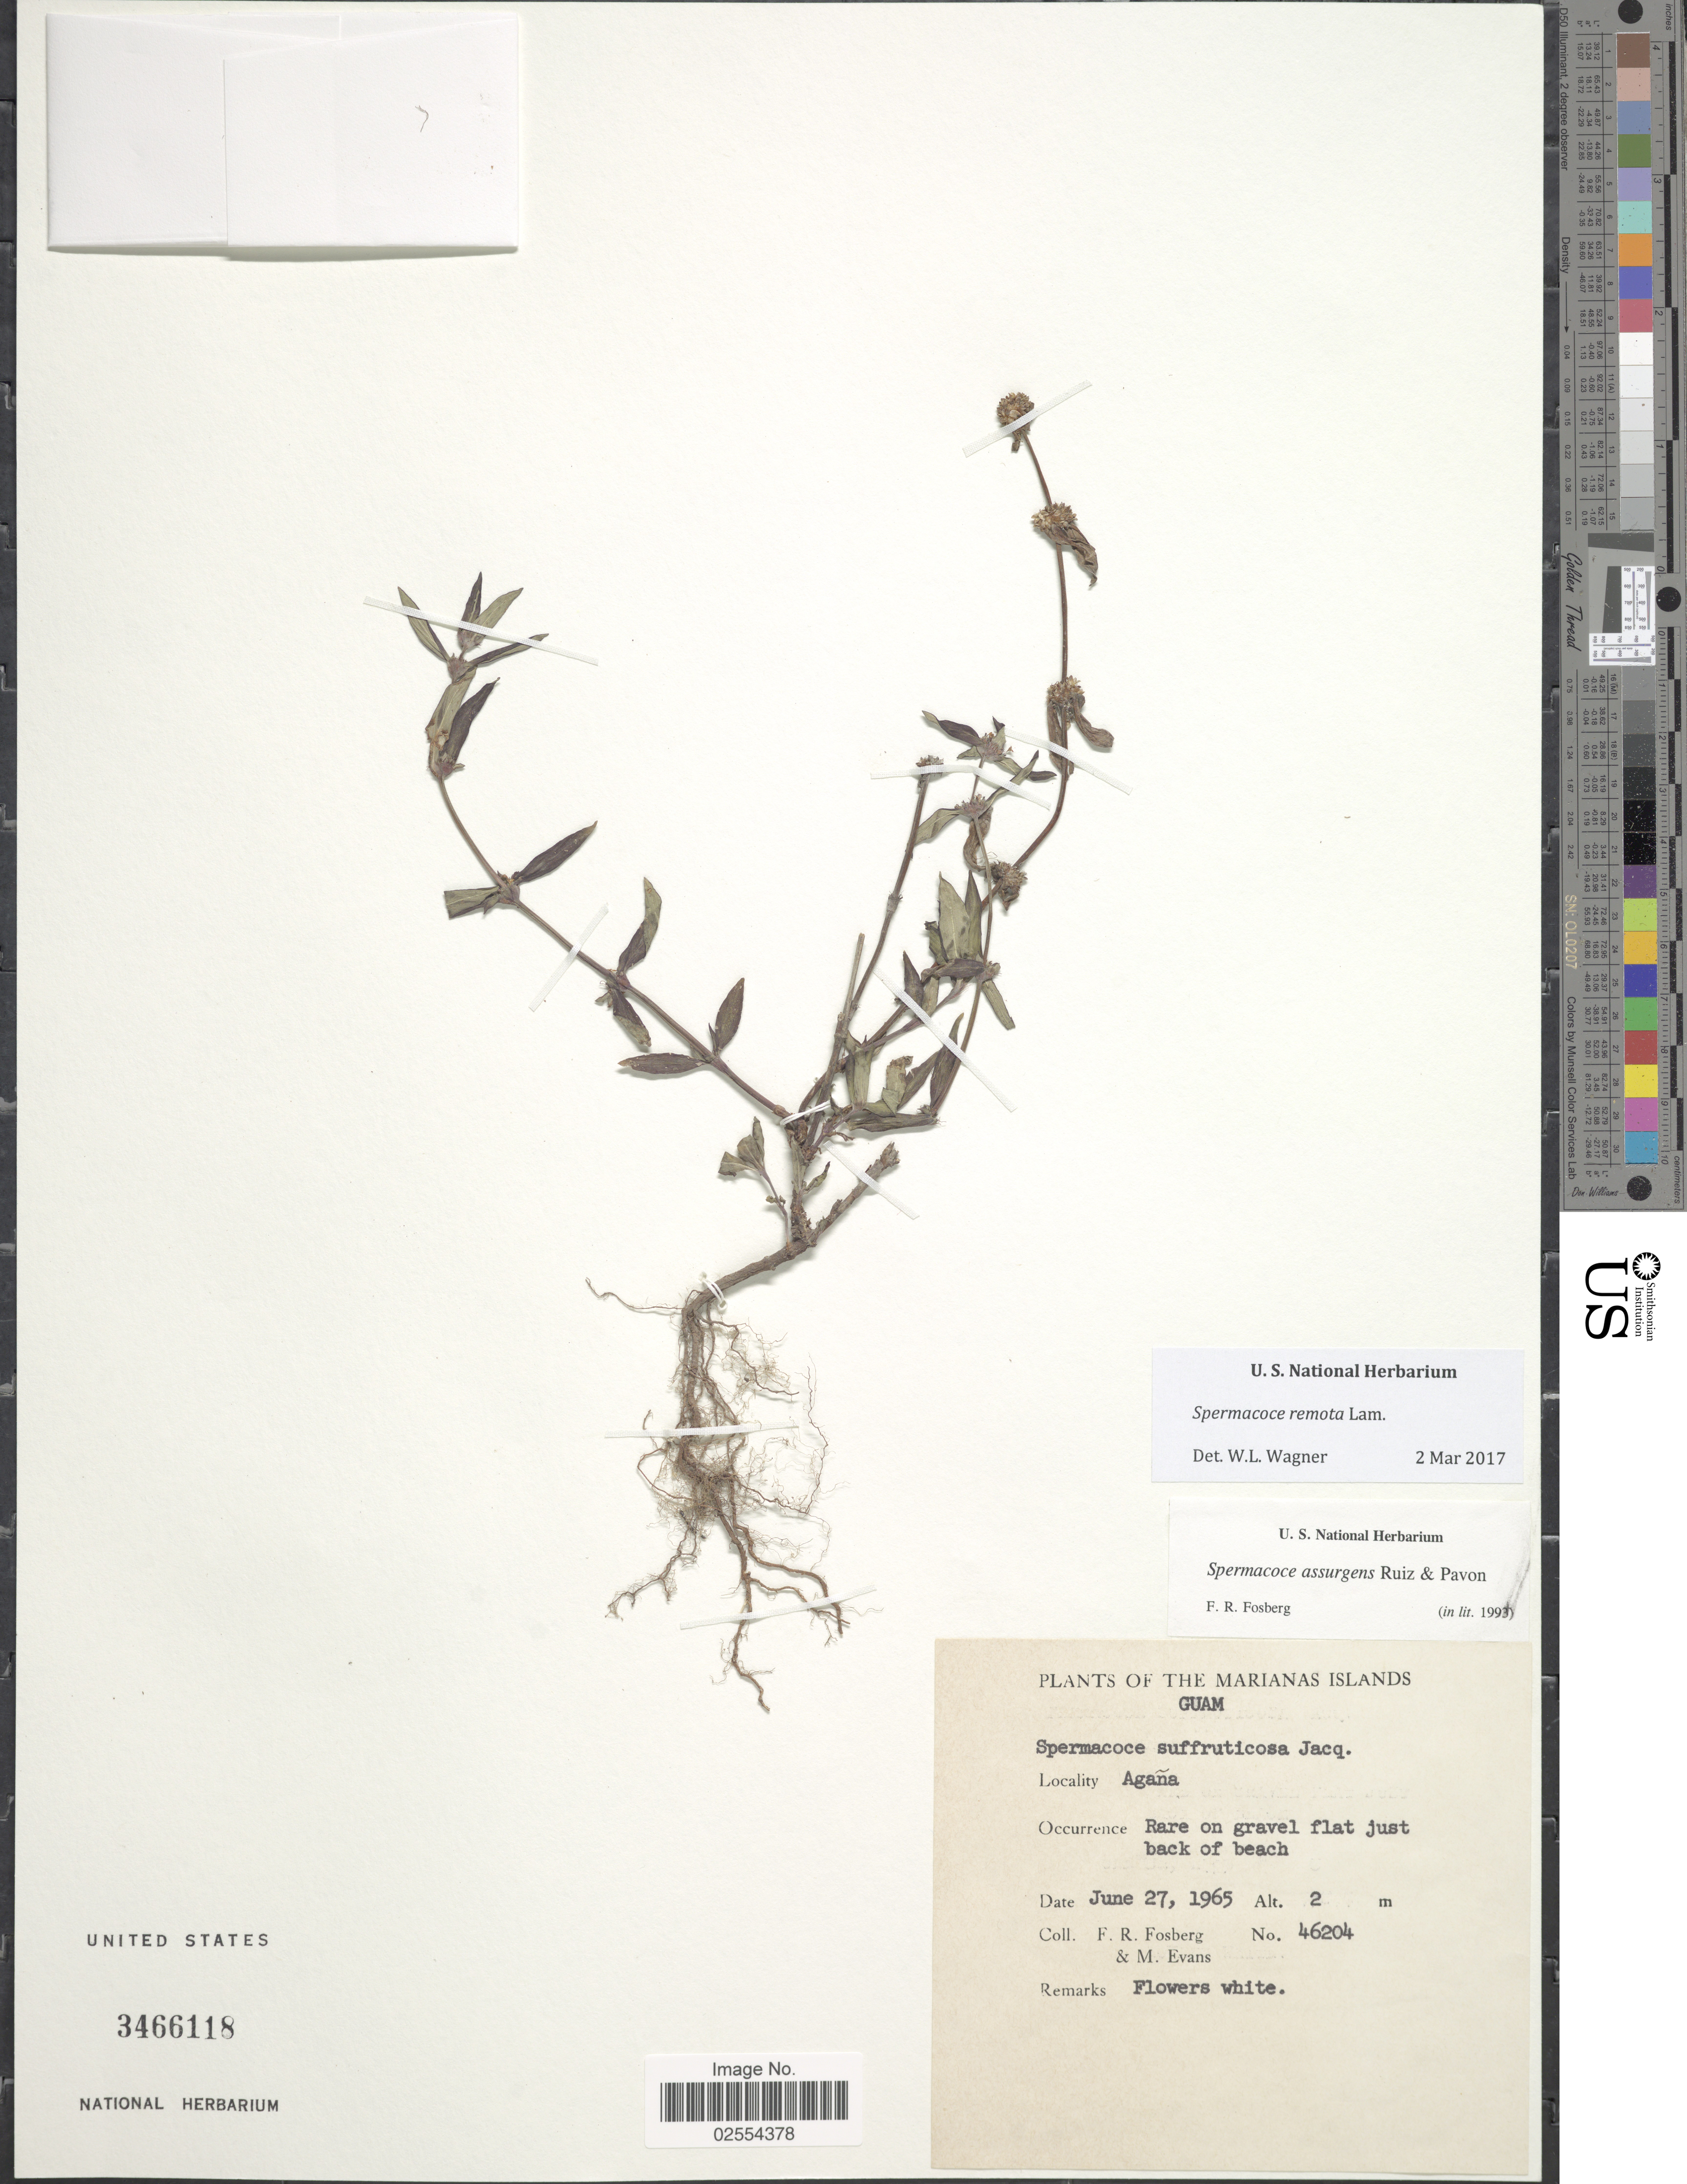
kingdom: Plantae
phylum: Tracheophyta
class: Magnoliopsida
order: Gentianales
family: Rubiaceae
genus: Spermacoce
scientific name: Spermacoce remota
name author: Lam.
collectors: F. R. Fosberg & M. Evans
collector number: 46204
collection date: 1965-06-27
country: Guam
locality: The Marianas Islands, Agaña, rare on gravel flat just back of beach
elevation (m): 2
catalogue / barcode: US 3466118